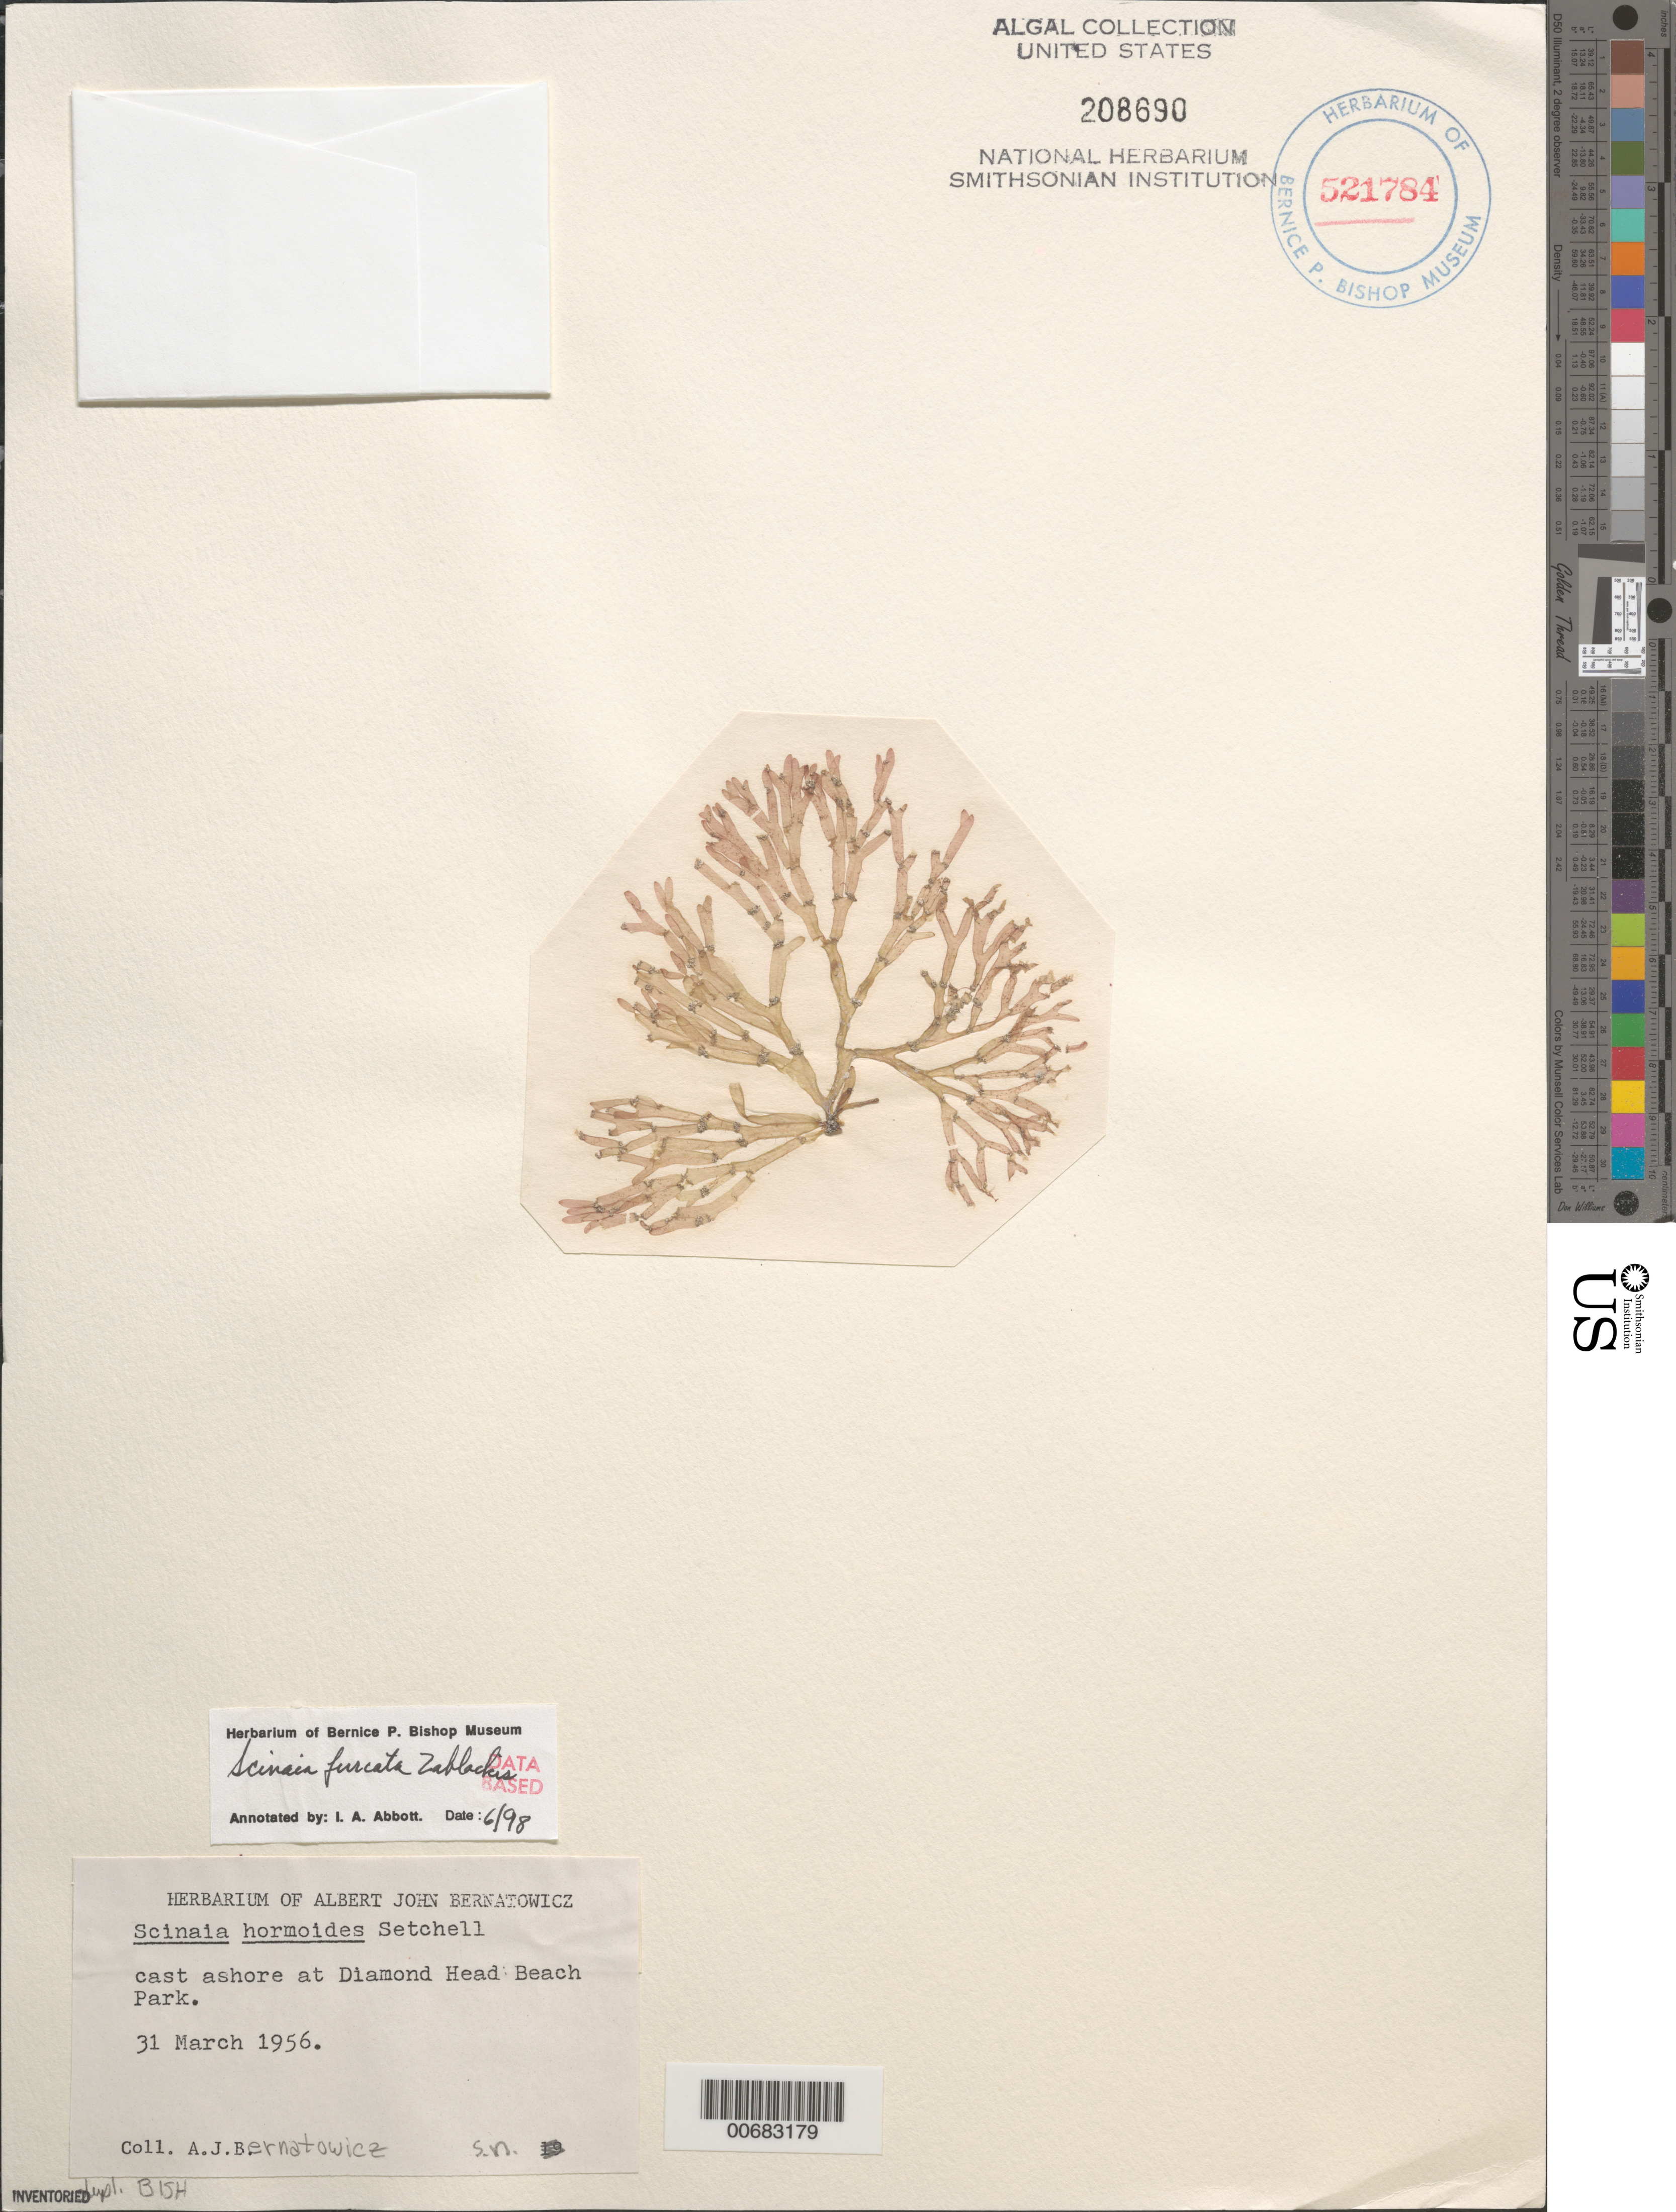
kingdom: Plantae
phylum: Rhodophyta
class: Florideophyceae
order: Nemaliales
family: Scinaiaceae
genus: Scinaia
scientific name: Scinaia furcata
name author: Zablackis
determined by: Abbott, Isabella A.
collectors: A. Bernatowicz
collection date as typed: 31 Mar 1956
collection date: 1956-03-31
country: United States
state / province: Hawaii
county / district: Honolulu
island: Oahu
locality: Diamond Head Beach Park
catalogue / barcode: US 208690